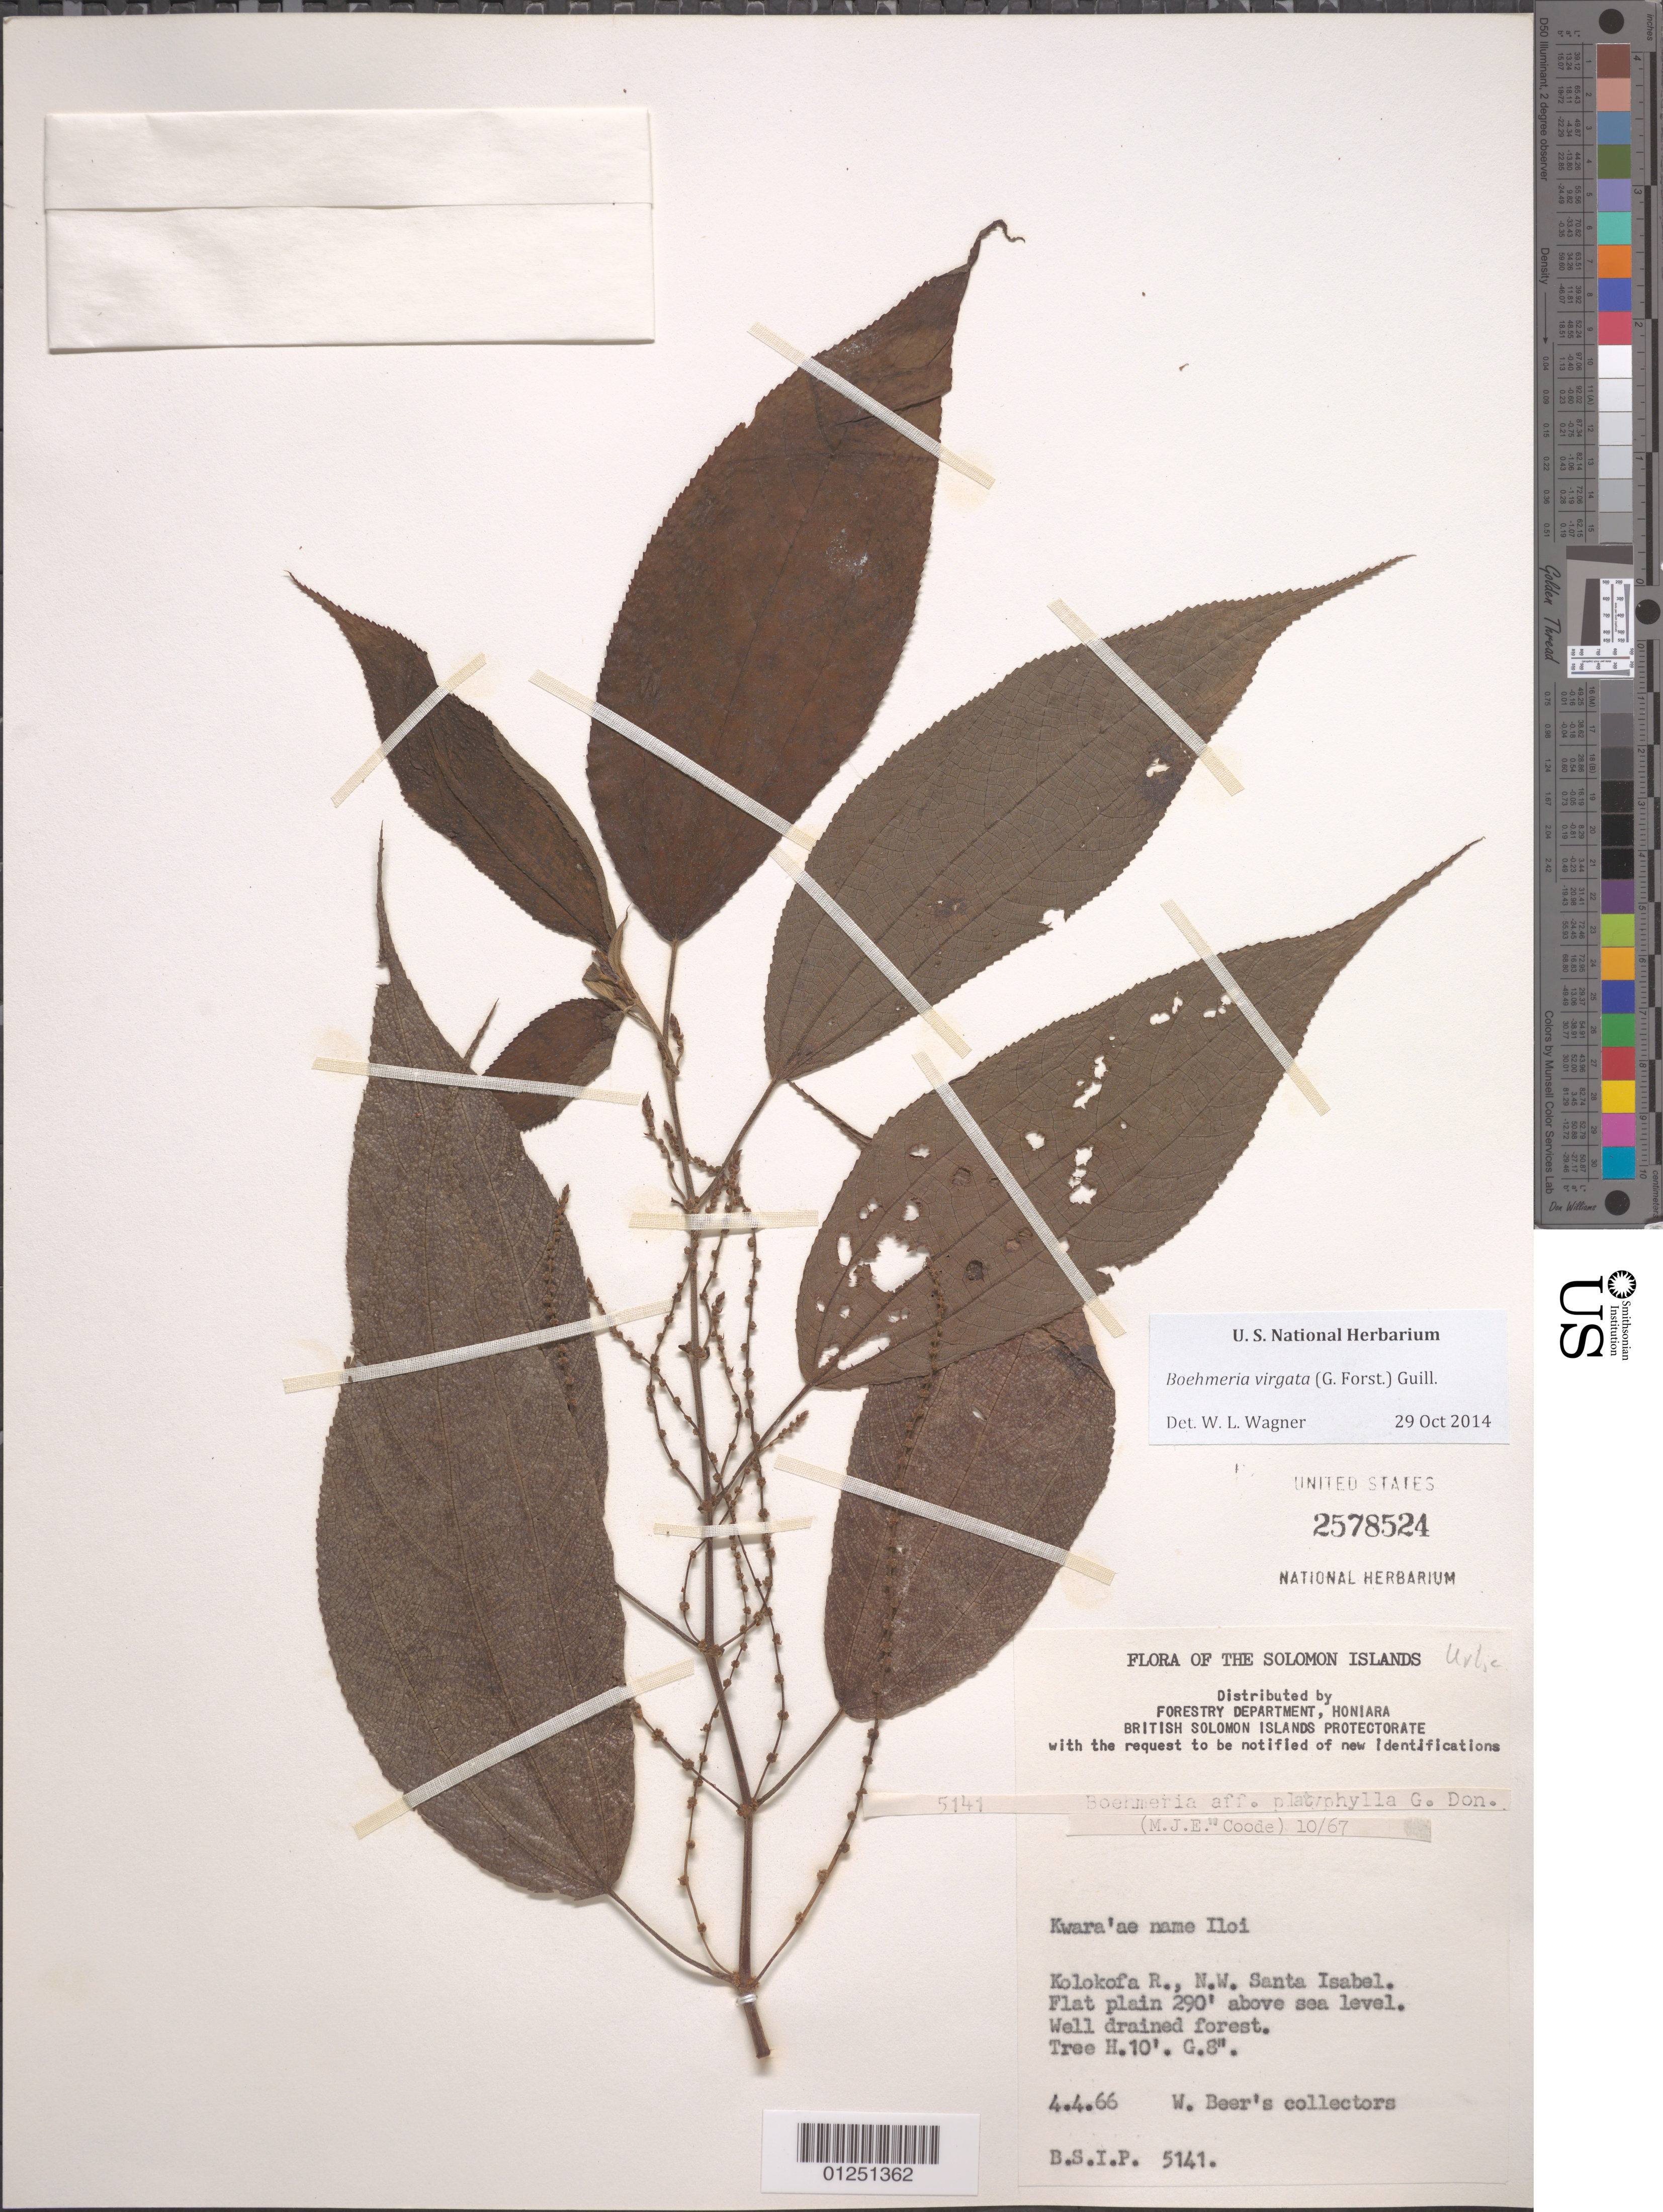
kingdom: Plantae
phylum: Tracheophyta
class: Magnoliopsida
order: Rosales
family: Urticaceae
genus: Boehmeria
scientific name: Boehmeria virgata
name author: (G. Forst.) Guill.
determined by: Wagner, W. L., (BOT), Smithsonian Institution - National Museum of Natural History (UNITED STATES)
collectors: W. Beer's Collectors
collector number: B.S.I.P. 5141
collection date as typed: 4.4.66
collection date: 1966-04-04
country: Solomon Islands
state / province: Isabel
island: Santa Isabel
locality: Kolokofa R., N.W. Santa Isabel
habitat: Well drained forest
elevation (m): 88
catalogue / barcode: US 2578524